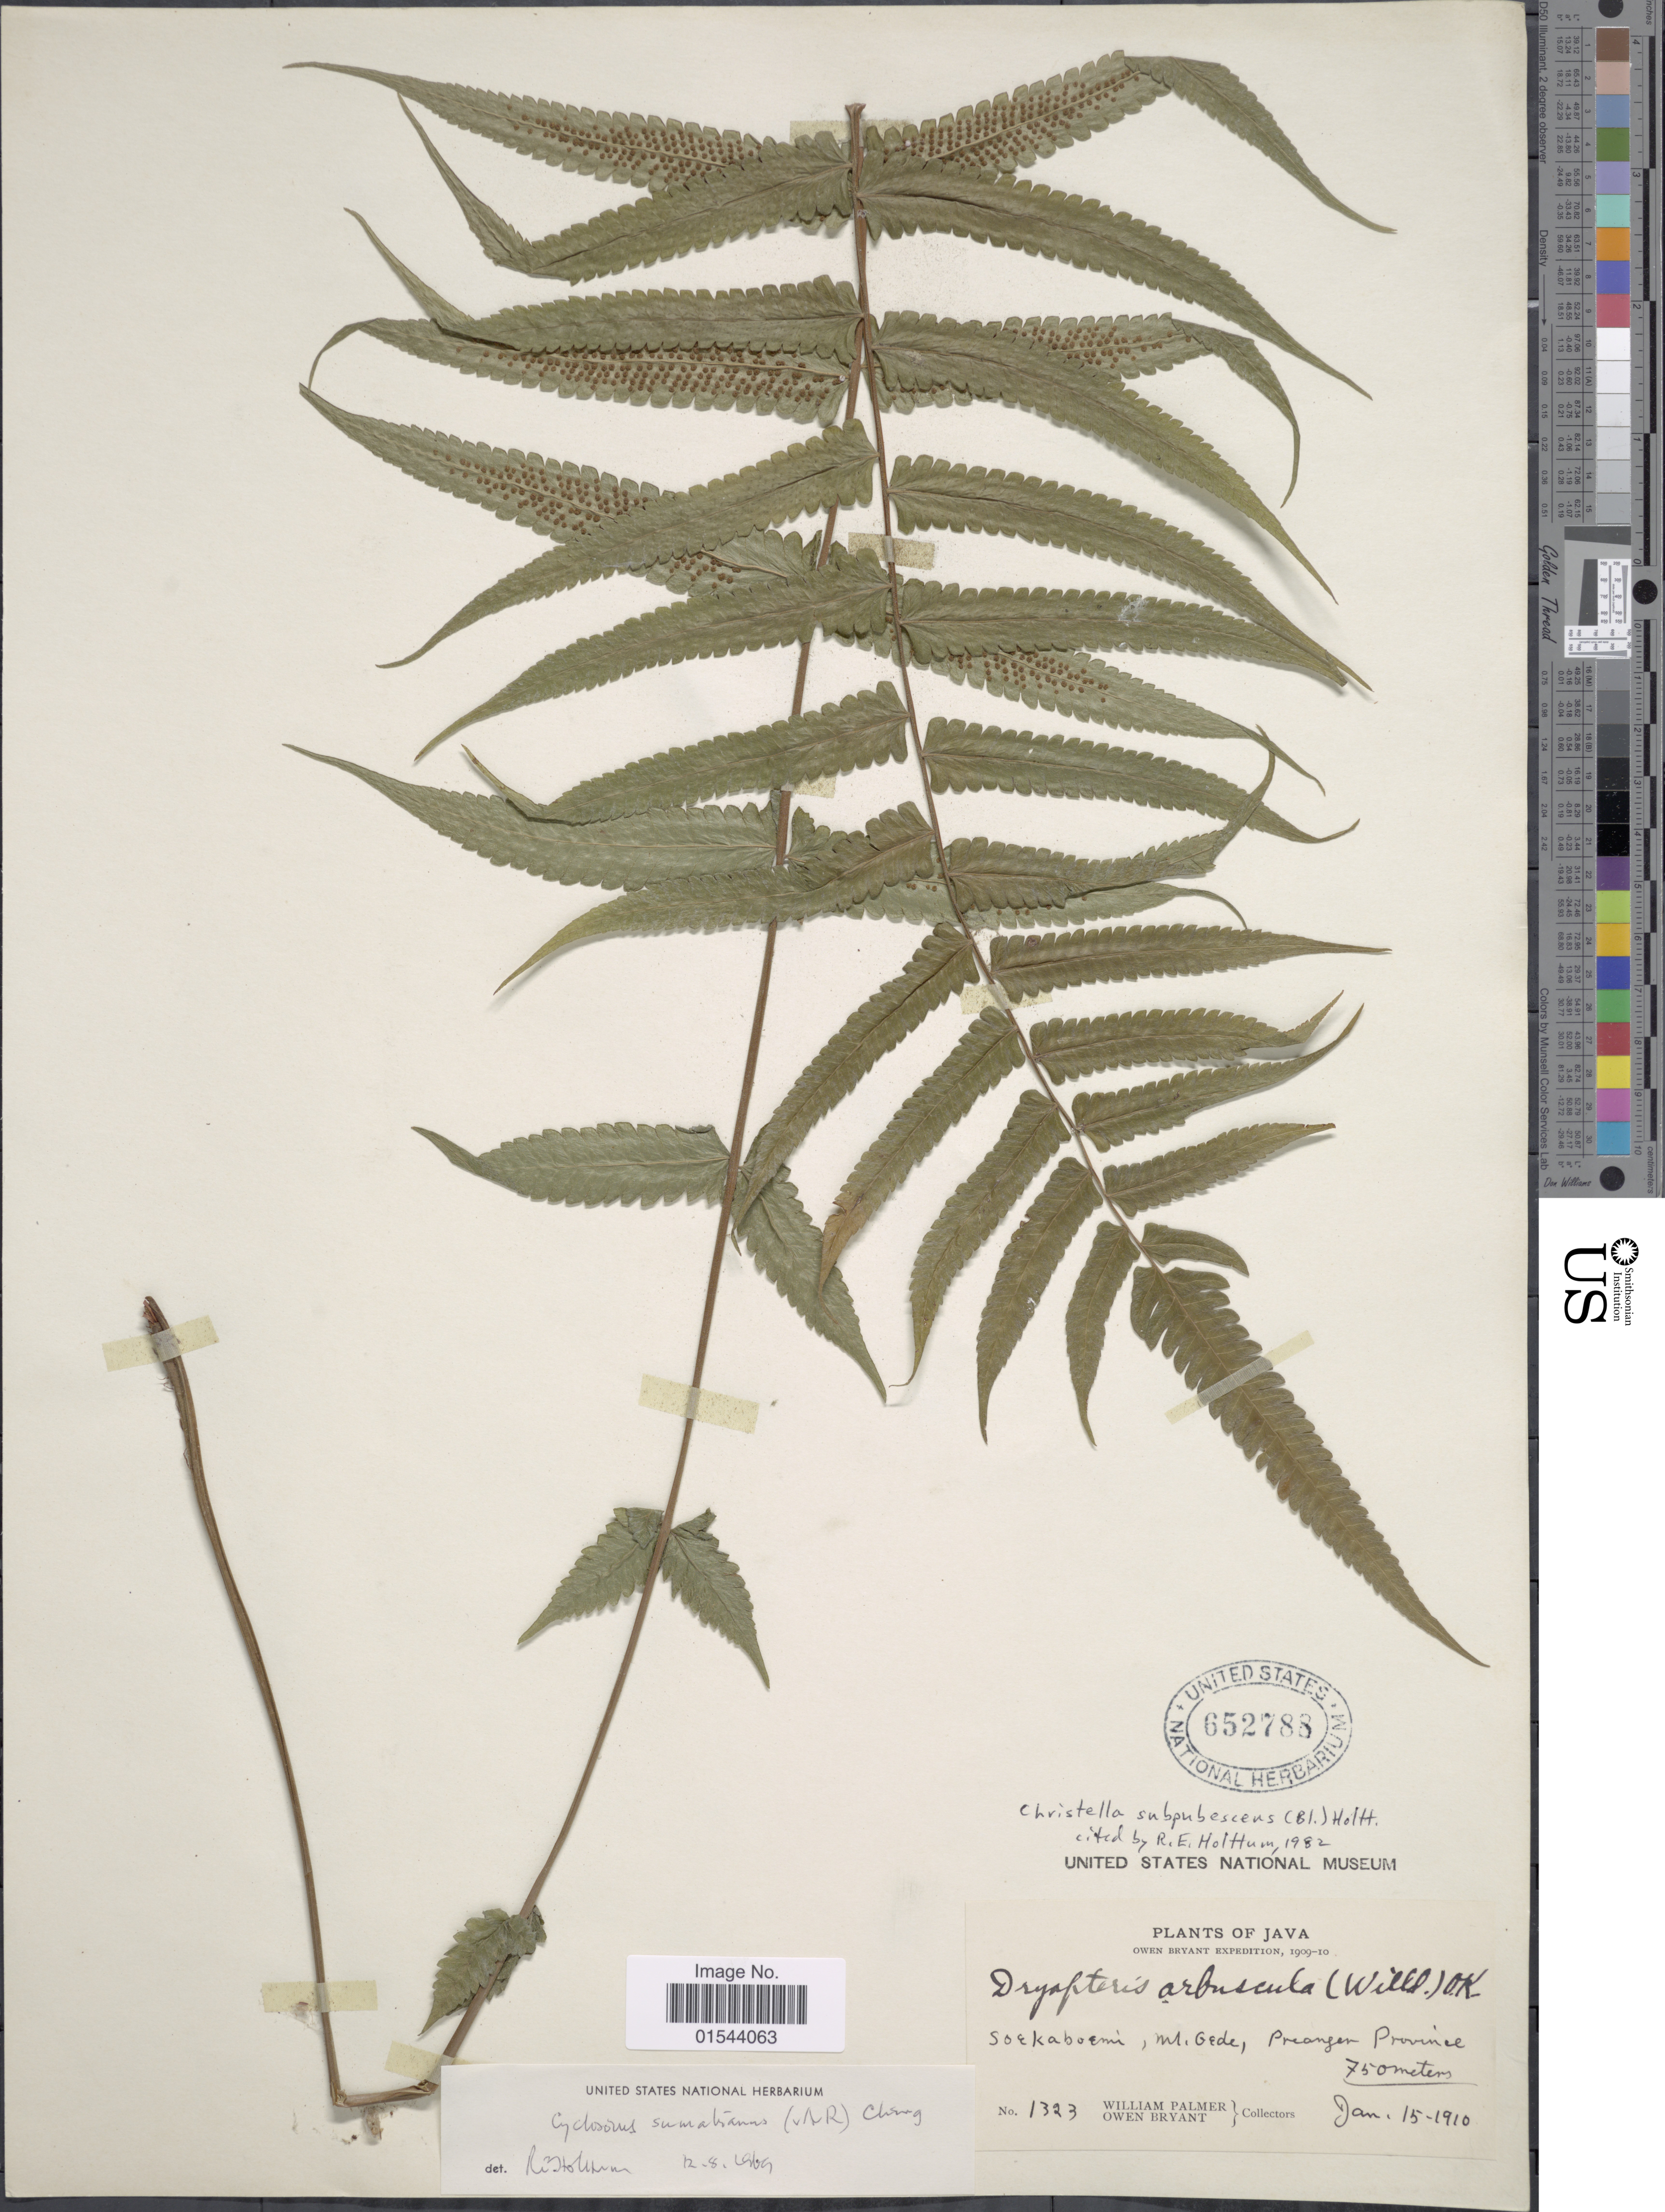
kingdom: Plantae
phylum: Tracheophyta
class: Polypodiopsida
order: Polypodiales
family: Thelypteridaceae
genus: Christella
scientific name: Christella subpubescens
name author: (Blume) Holttum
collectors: W. Palmer & O. Bryant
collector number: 1323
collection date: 1910-01-15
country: Indonesia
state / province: Java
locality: Soekaboemi, Mt Gede, Preanger Province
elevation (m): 750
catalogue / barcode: US 652788